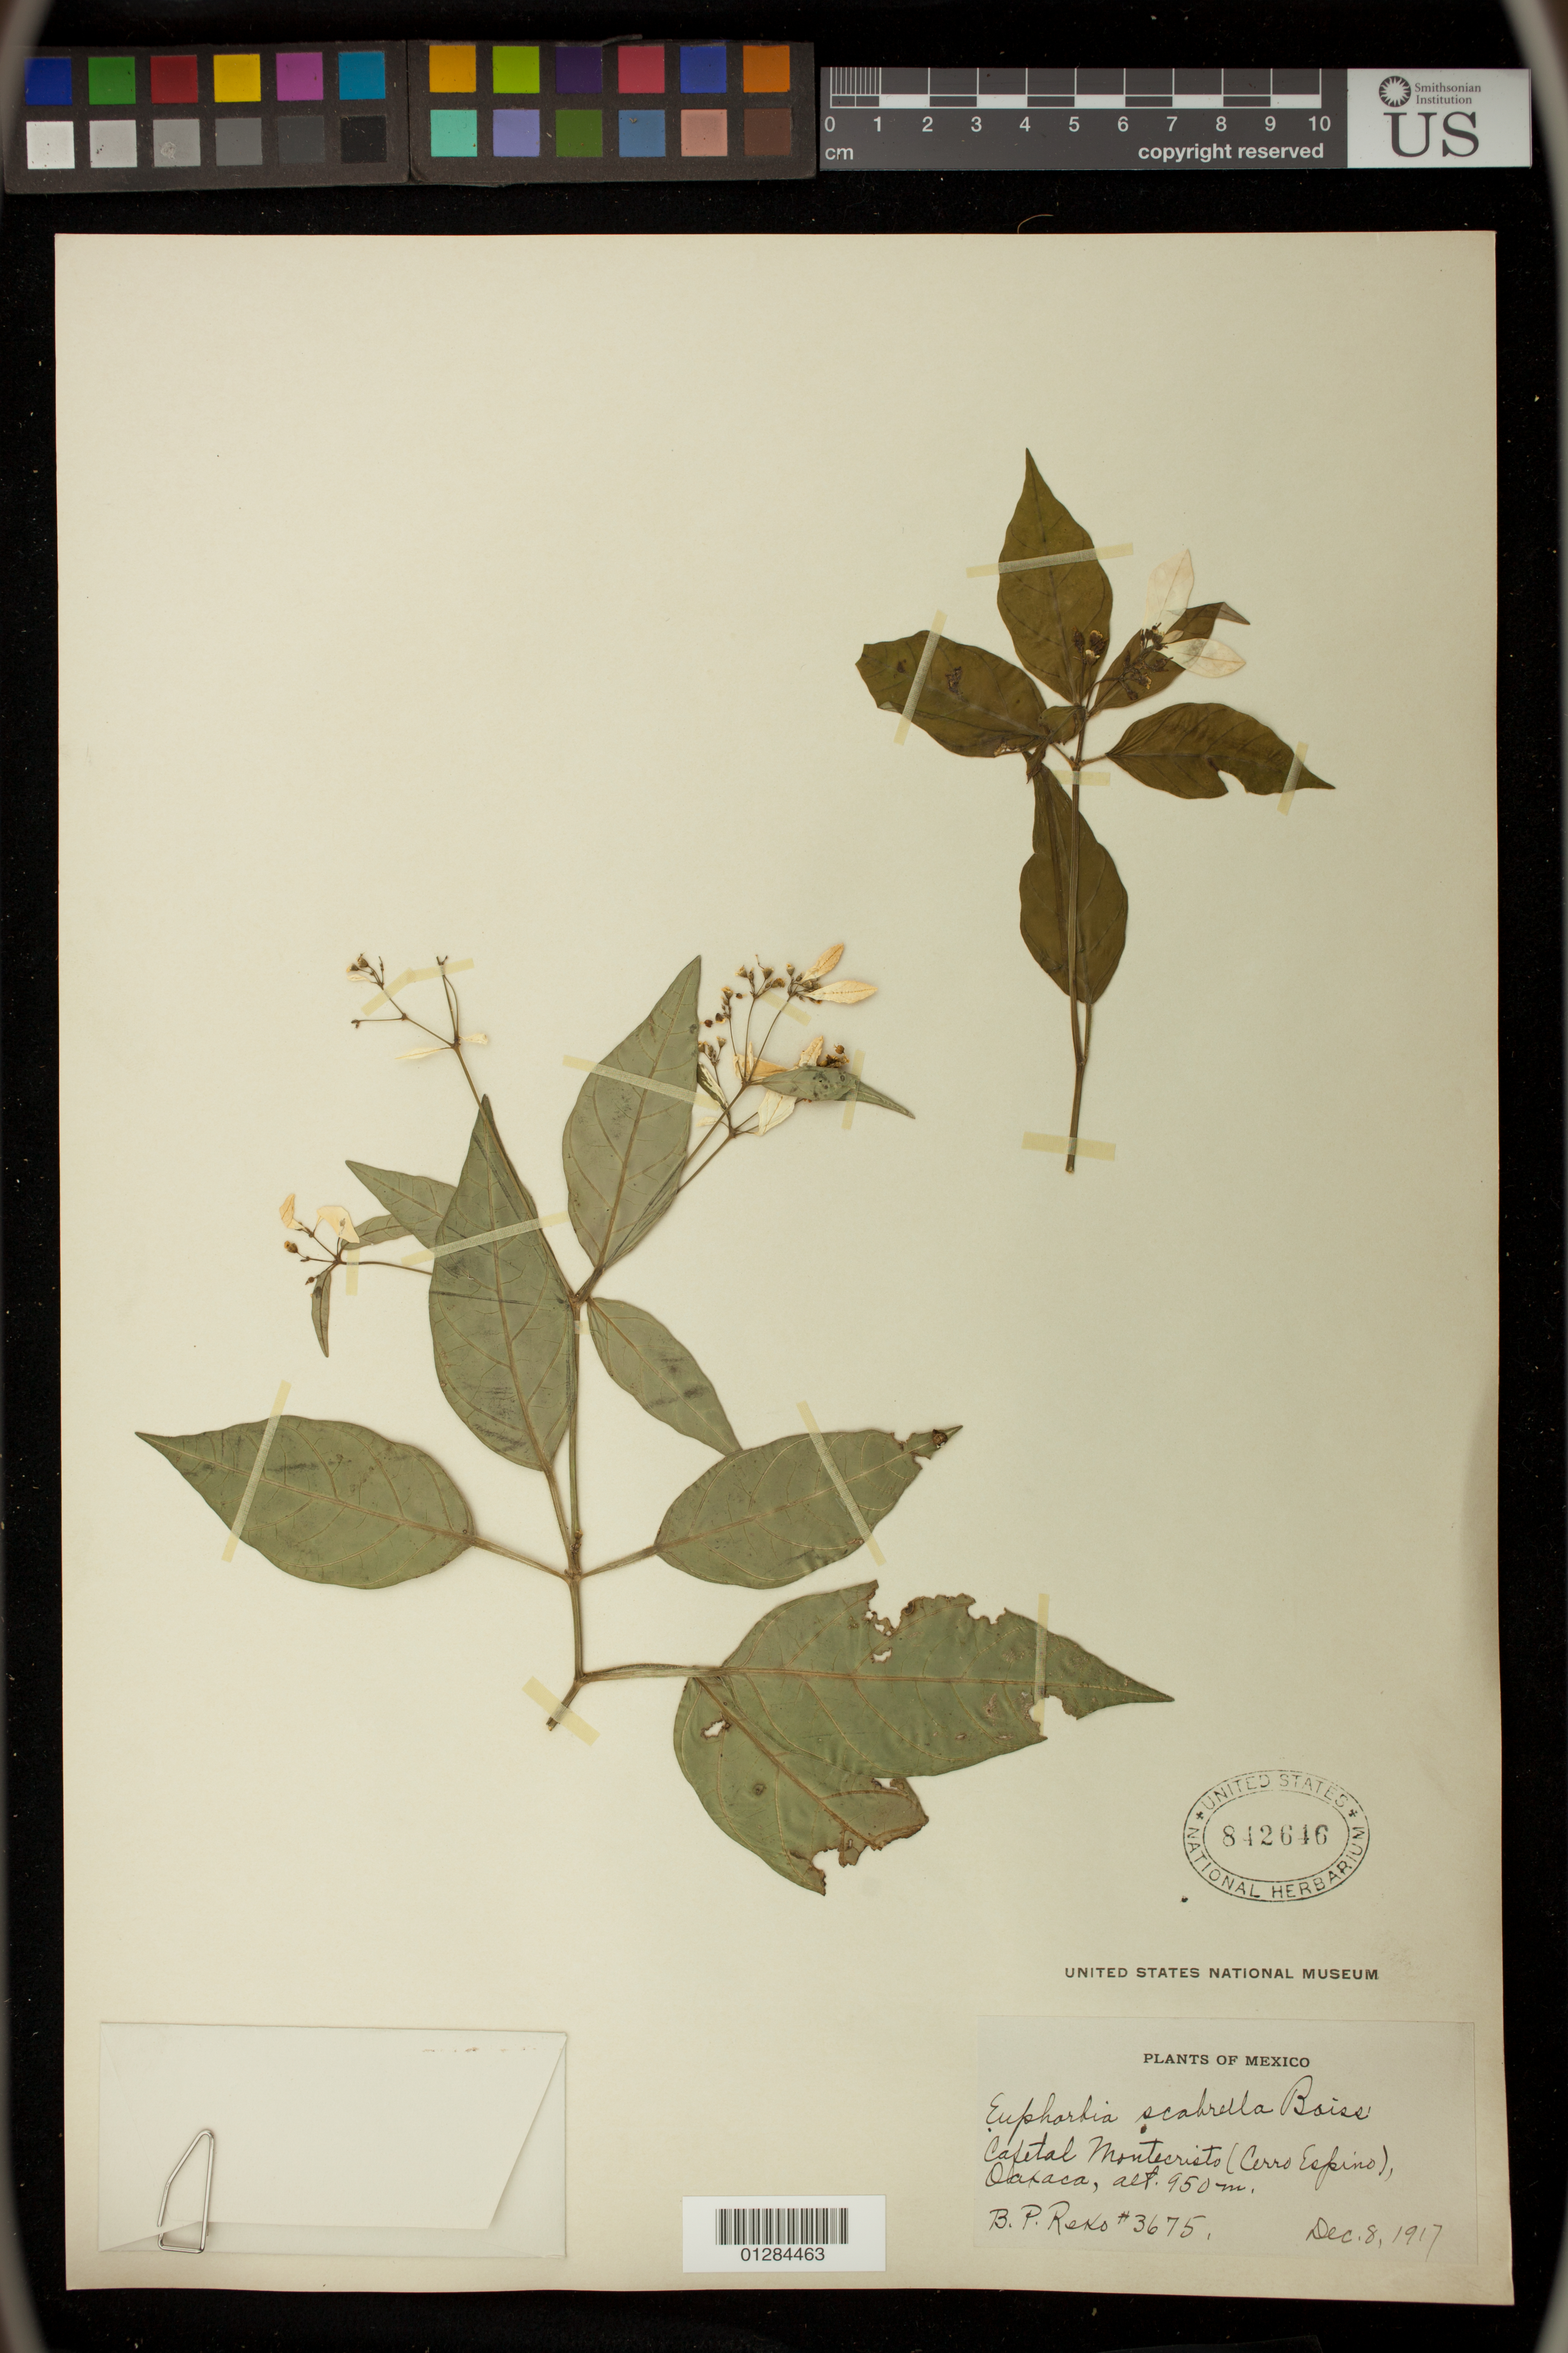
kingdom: Plantae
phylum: Tracheophyta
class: Magnoliopsida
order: Malpighiales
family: Euphorbiaceae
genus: Euphorbia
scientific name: Euphorbia triphylla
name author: (Klotzsch & Garcke) Oudejans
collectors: B. P. Reko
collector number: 3675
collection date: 1917-12-08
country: Mexico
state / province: Oaxaca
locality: Cafetal Montecristo (Cerro Espino)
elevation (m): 950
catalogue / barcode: US 842646